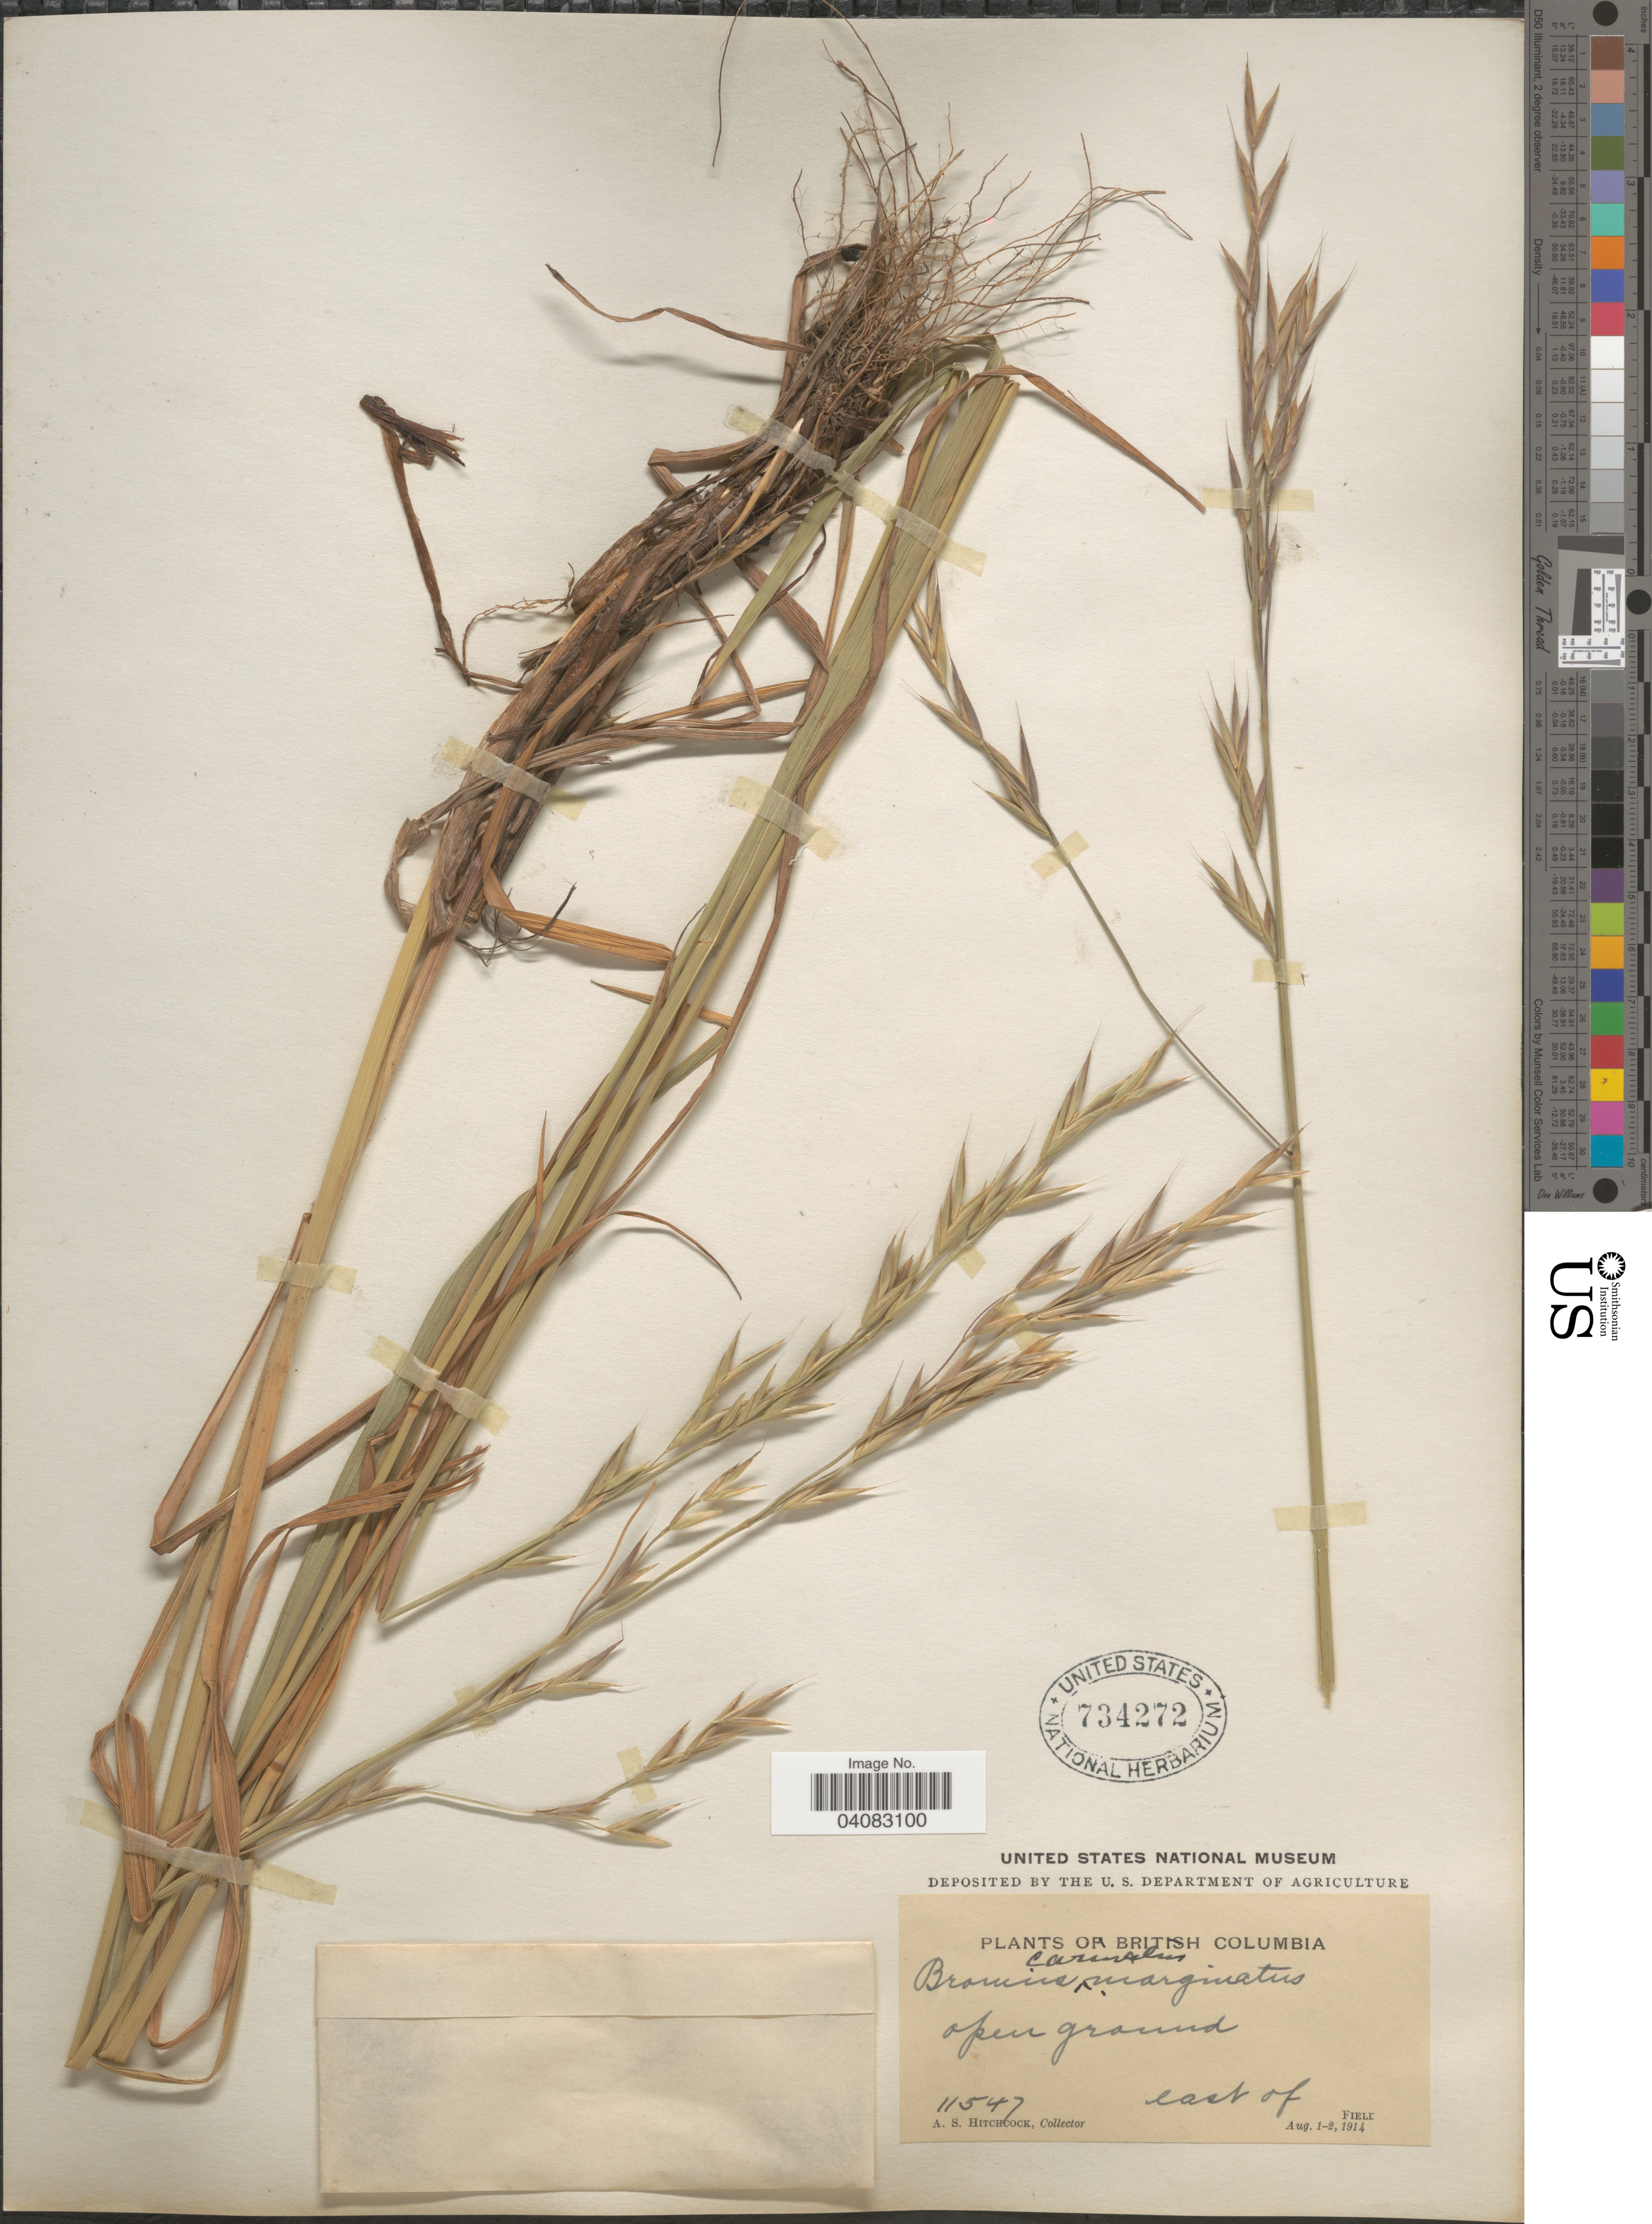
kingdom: Plantae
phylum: Tracheophyta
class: Liliopsida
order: Poales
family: Poaceae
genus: Bromus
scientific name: Bromus marginatus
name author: Nees ex Steud.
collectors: A. S. Hitchcock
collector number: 11547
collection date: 1914-08-01/1914-08-02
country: Canada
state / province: British Columbia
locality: East of Field.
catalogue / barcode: US 734272